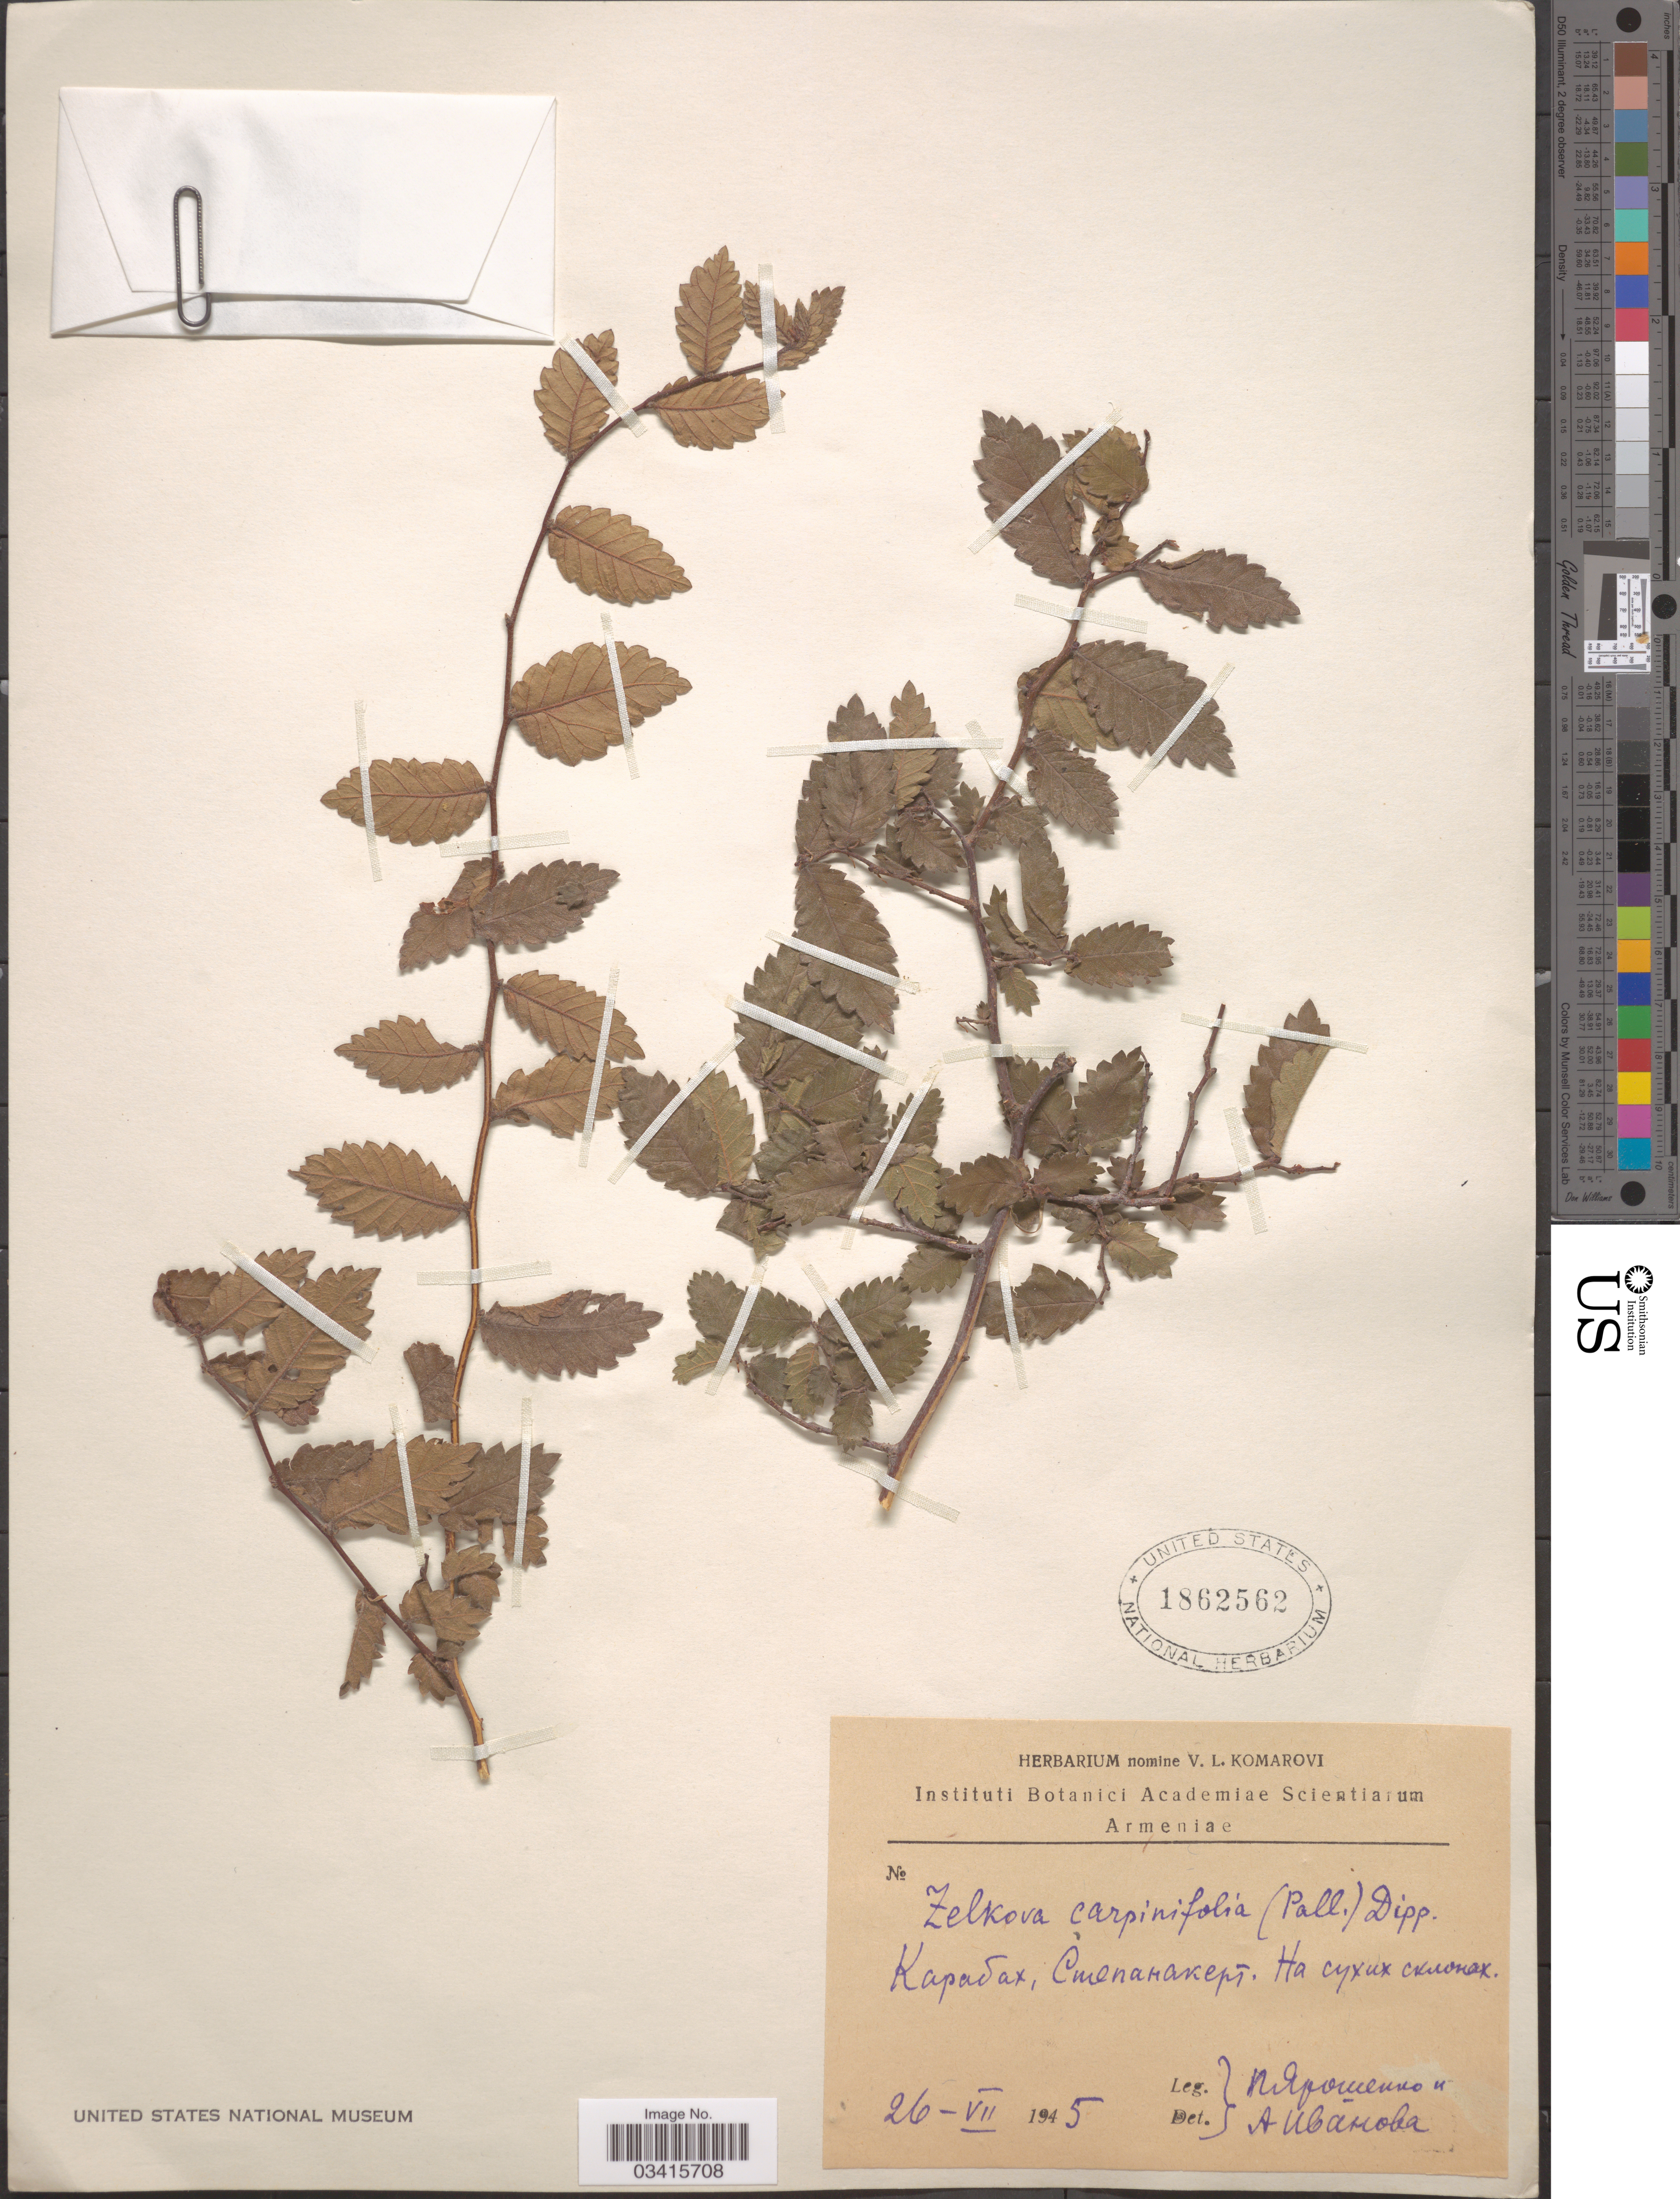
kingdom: Plantae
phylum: Tracheophyta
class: Magnoliopsida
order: Rosales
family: Ulmaceae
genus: Zelkova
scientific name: Zelkova carpinifolia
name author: (Pall.) K. Koch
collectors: P. Yaroshenko & A. Ivanova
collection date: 1945-07-26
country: Azerbaijan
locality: Karabakh, Stepanokert.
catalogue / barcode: US 1862562